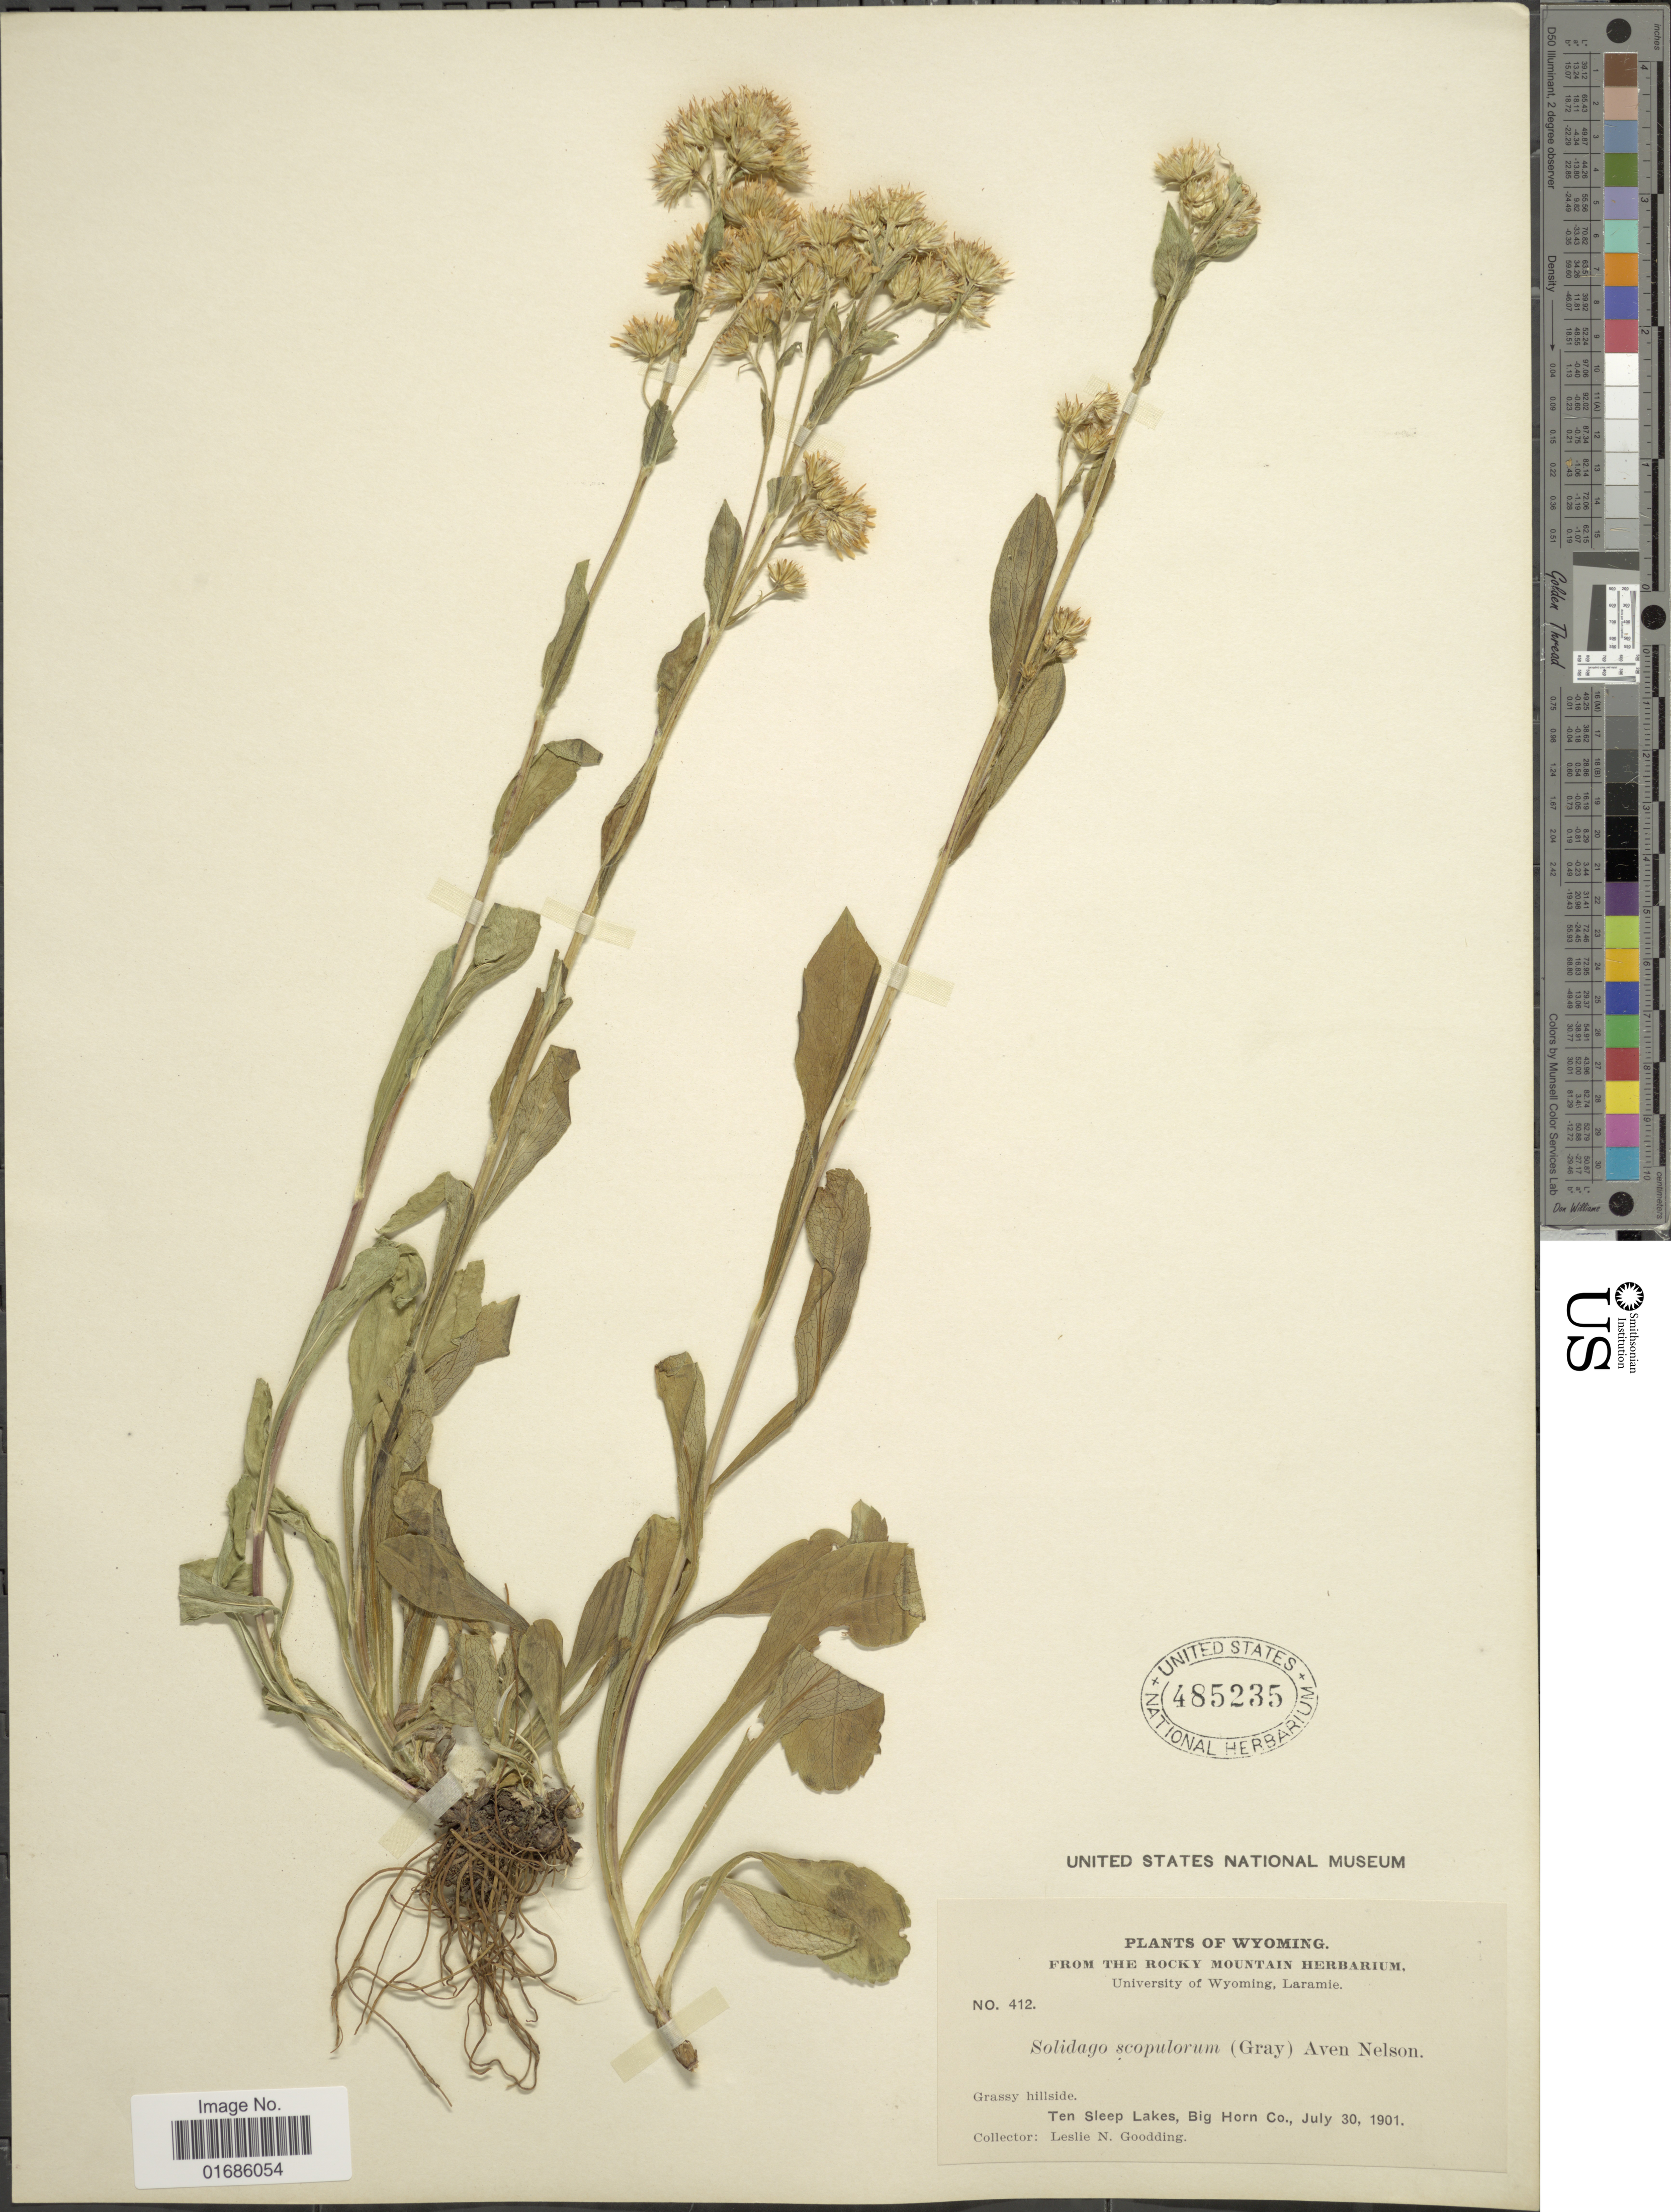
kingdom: Plantae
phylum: Tracheophyta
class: Magnoliopsida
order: Asterales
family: Asteraceae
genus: Solidago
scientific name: Solidago ciliosa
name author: Greene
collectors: L. N. Goodding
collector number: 412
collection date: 1901-07-30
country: United States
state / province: Wyoming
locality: Ten Sleep Lakes, Big Horn Co.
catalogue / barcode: US 485235